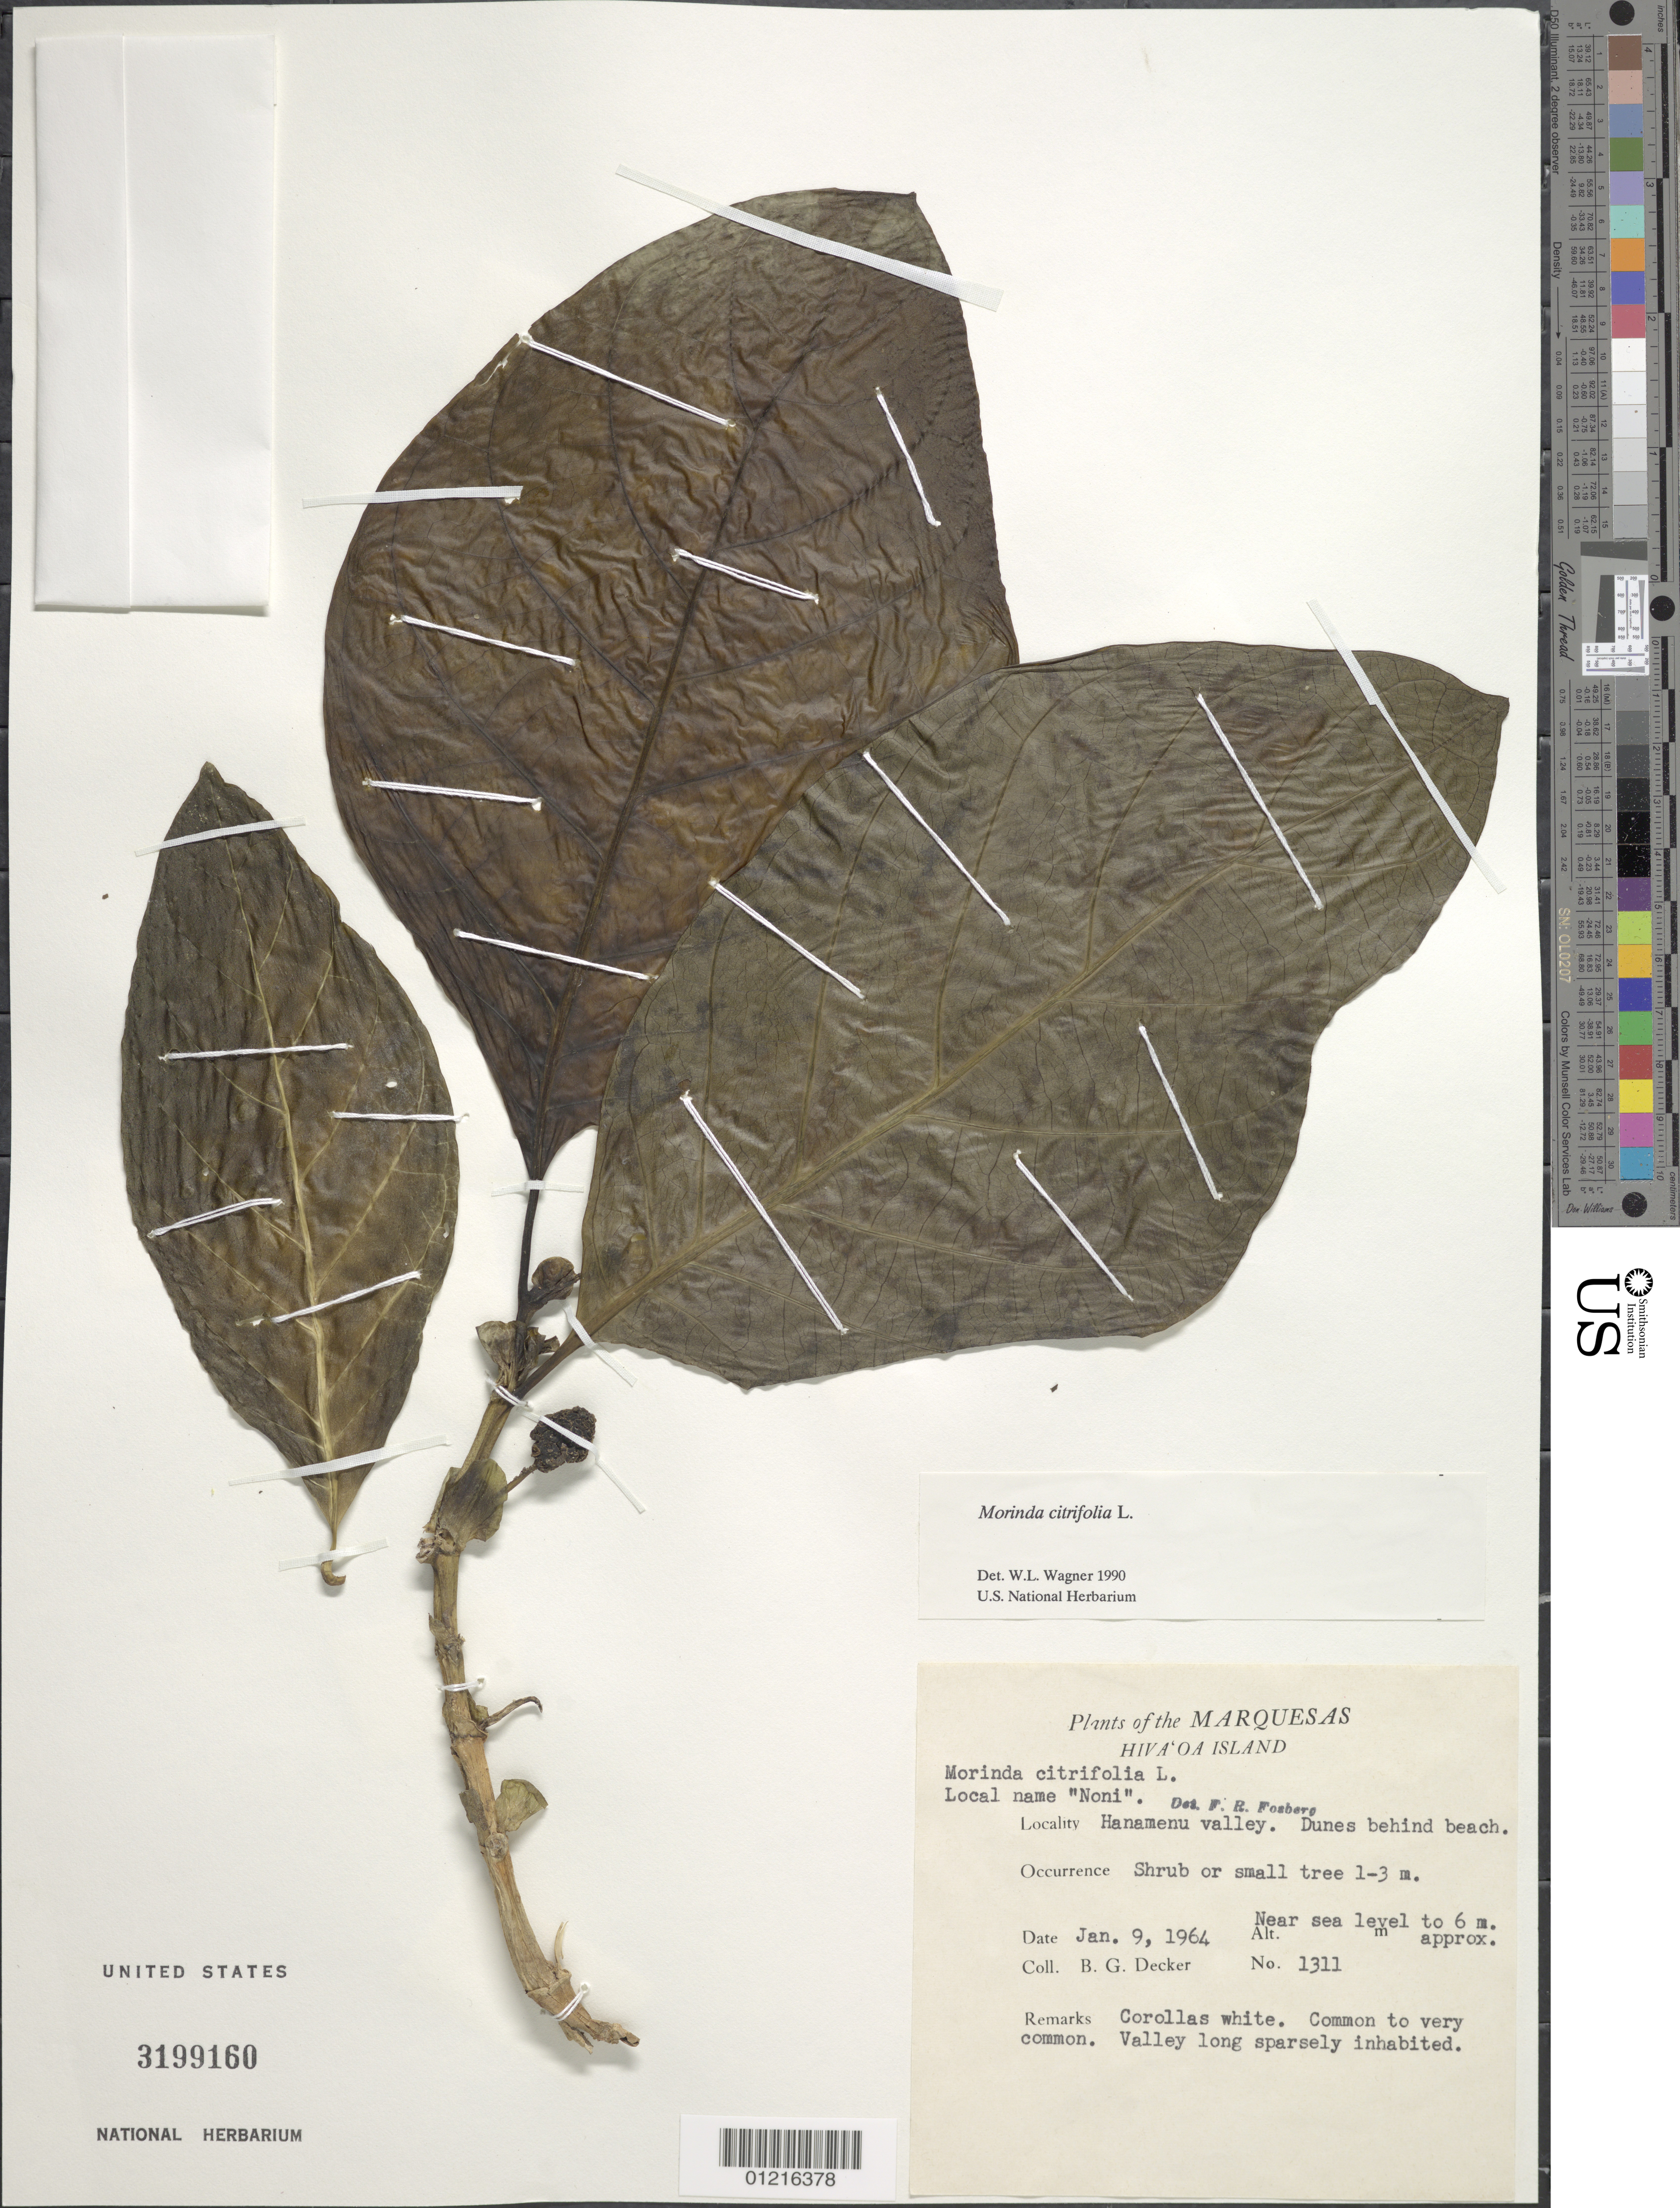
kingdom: Plantae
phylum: Tracheophyta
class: Magnoliopsida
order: Gentianales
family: Rubiaceae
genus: Morinda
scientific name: Morinda citrifolia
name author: L.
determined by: Wagner, W. L., (BOT), Smithsonian Institution - National Museum of Natural History (UNITED STATES)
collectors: B. G. Decker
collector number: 1311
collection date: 1963-01-09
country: French Polynesia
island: Hiva Oa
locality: Hanamenu Valley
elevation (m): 0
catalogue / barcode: US 3199160